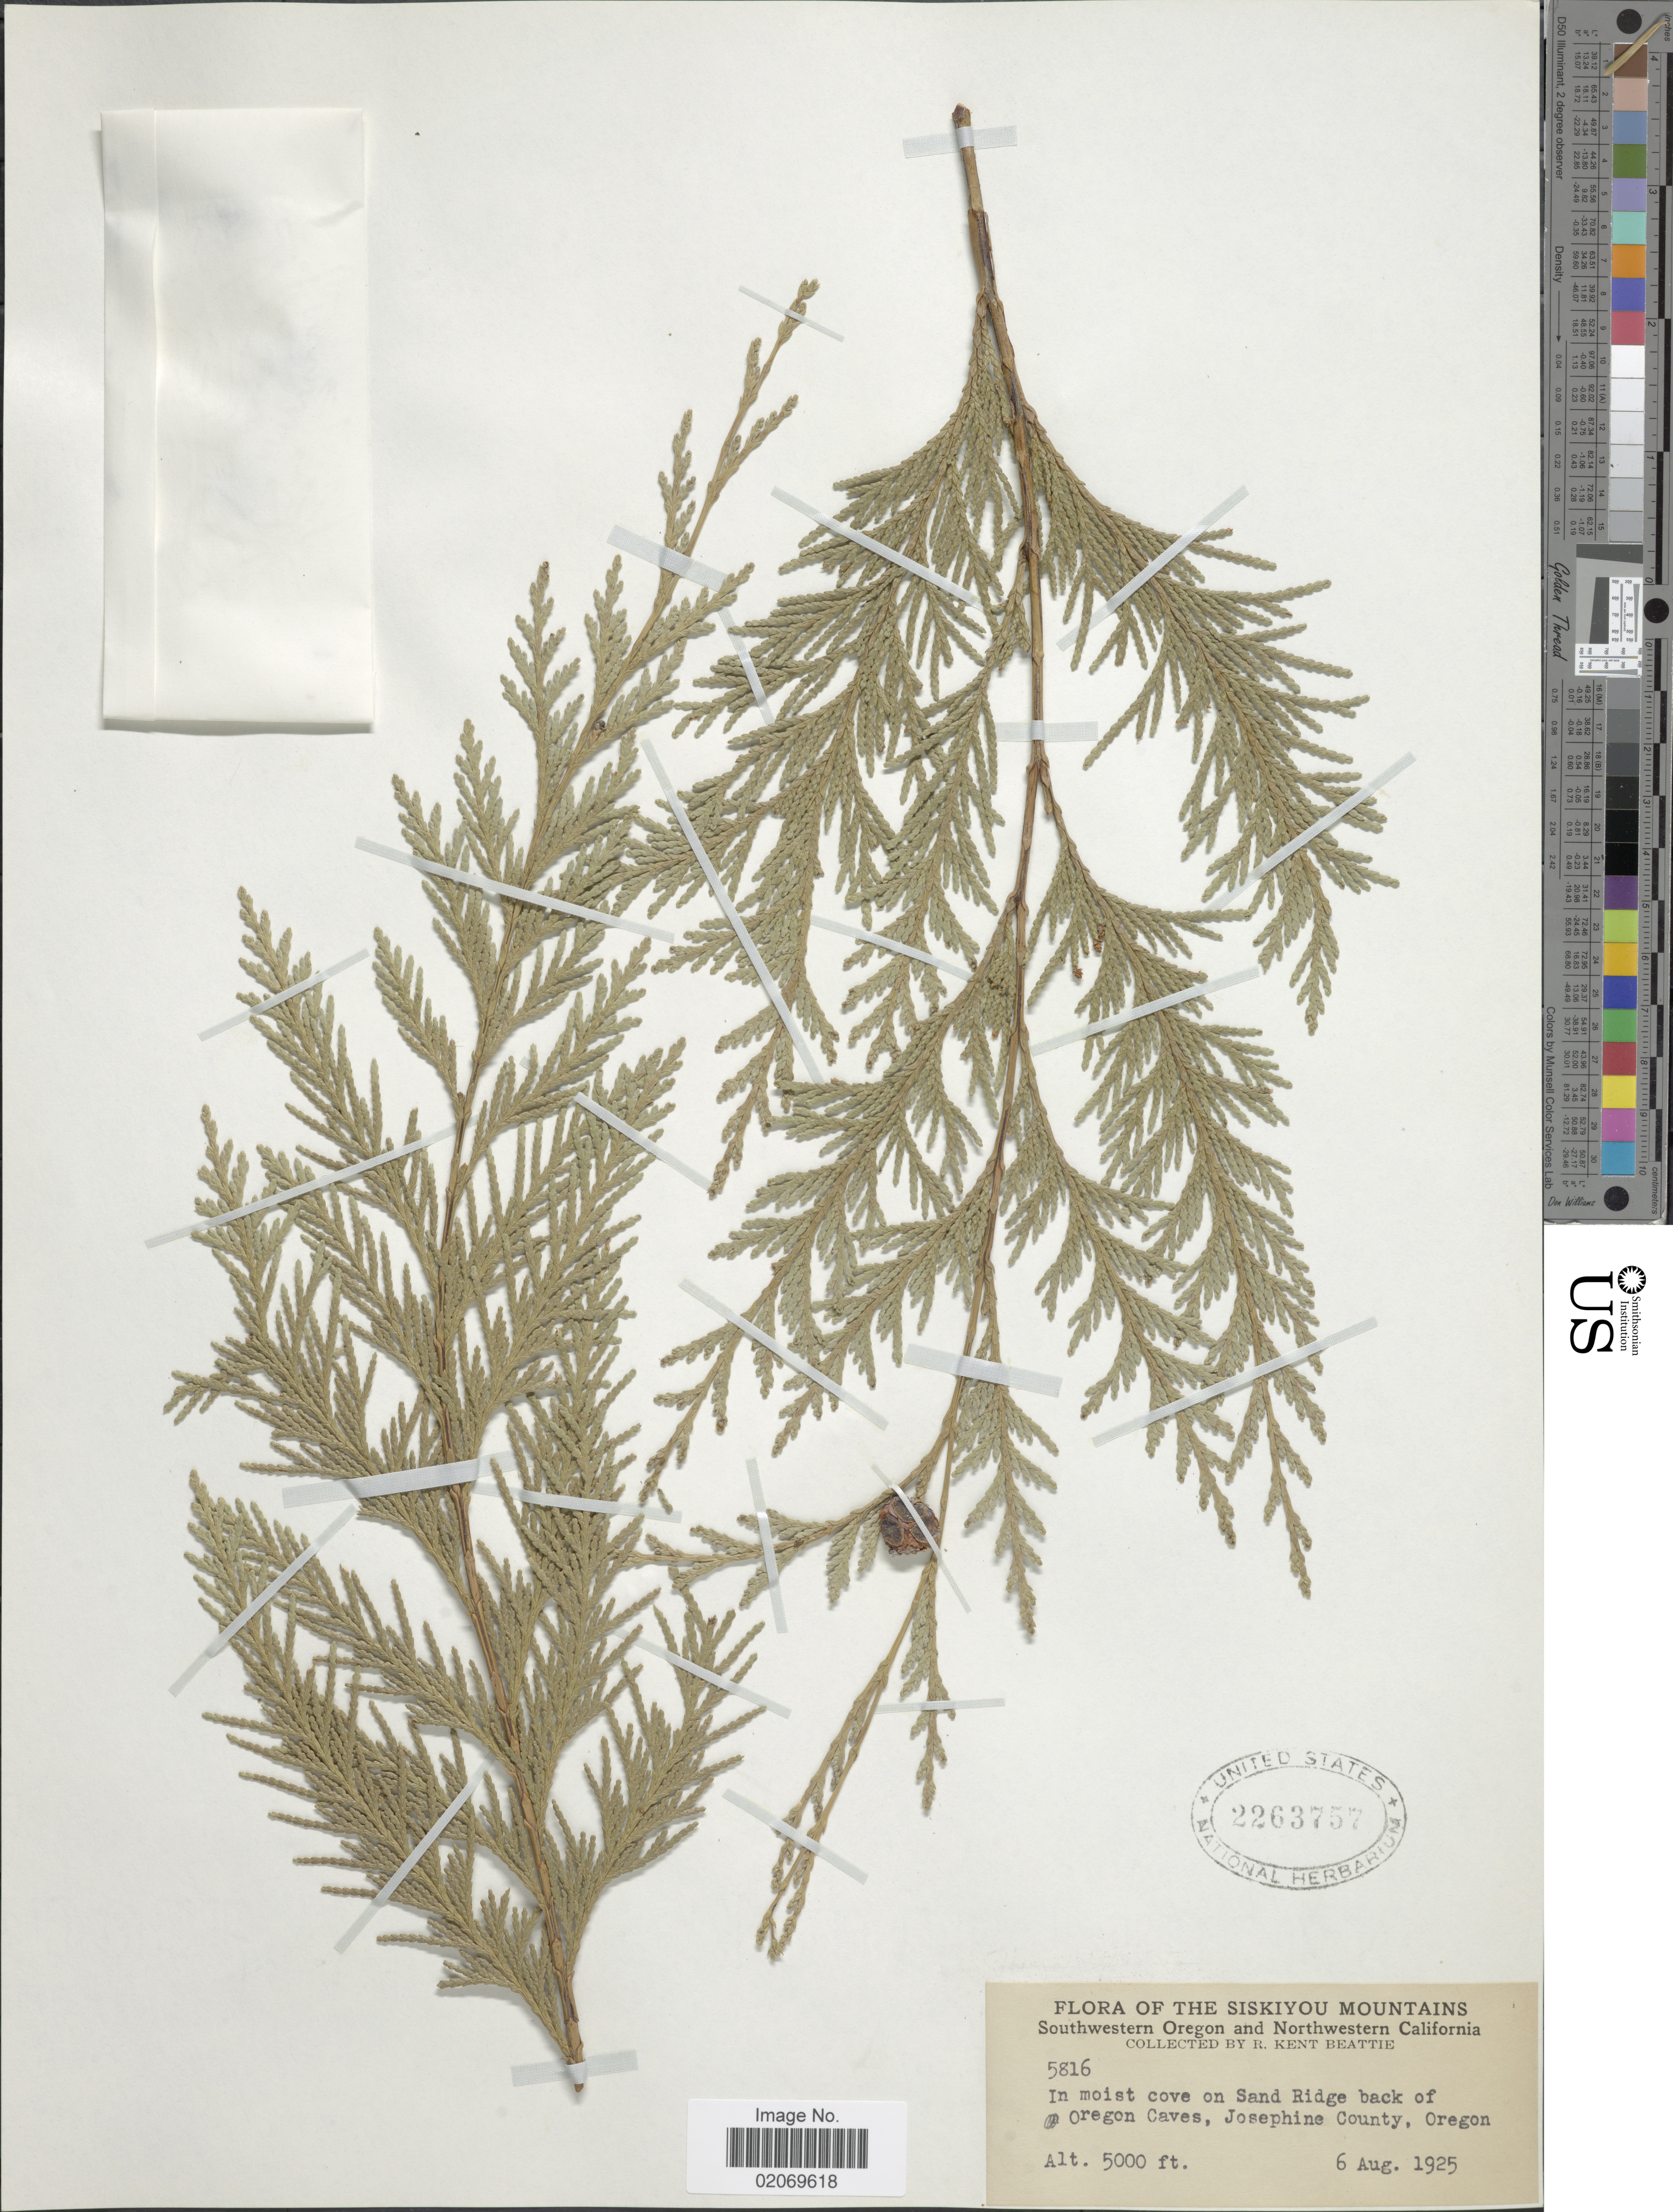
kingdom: Plantae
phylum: Tracheophyta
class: Pinopsida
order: Pinales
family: Cupressaceae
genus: Thuja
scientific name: Thuja plicata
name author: Donn & D. Don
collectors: R. K. Beattie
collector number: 5816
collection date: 1925-08-06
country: United States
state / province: Oregon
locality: The Siskiyou Mountains, Southwestern Oregon and Northwestern California, In moist cove on Sand Ridge back of Oregon Caves, Josephine County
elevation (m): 1524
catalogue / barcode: US 2263757